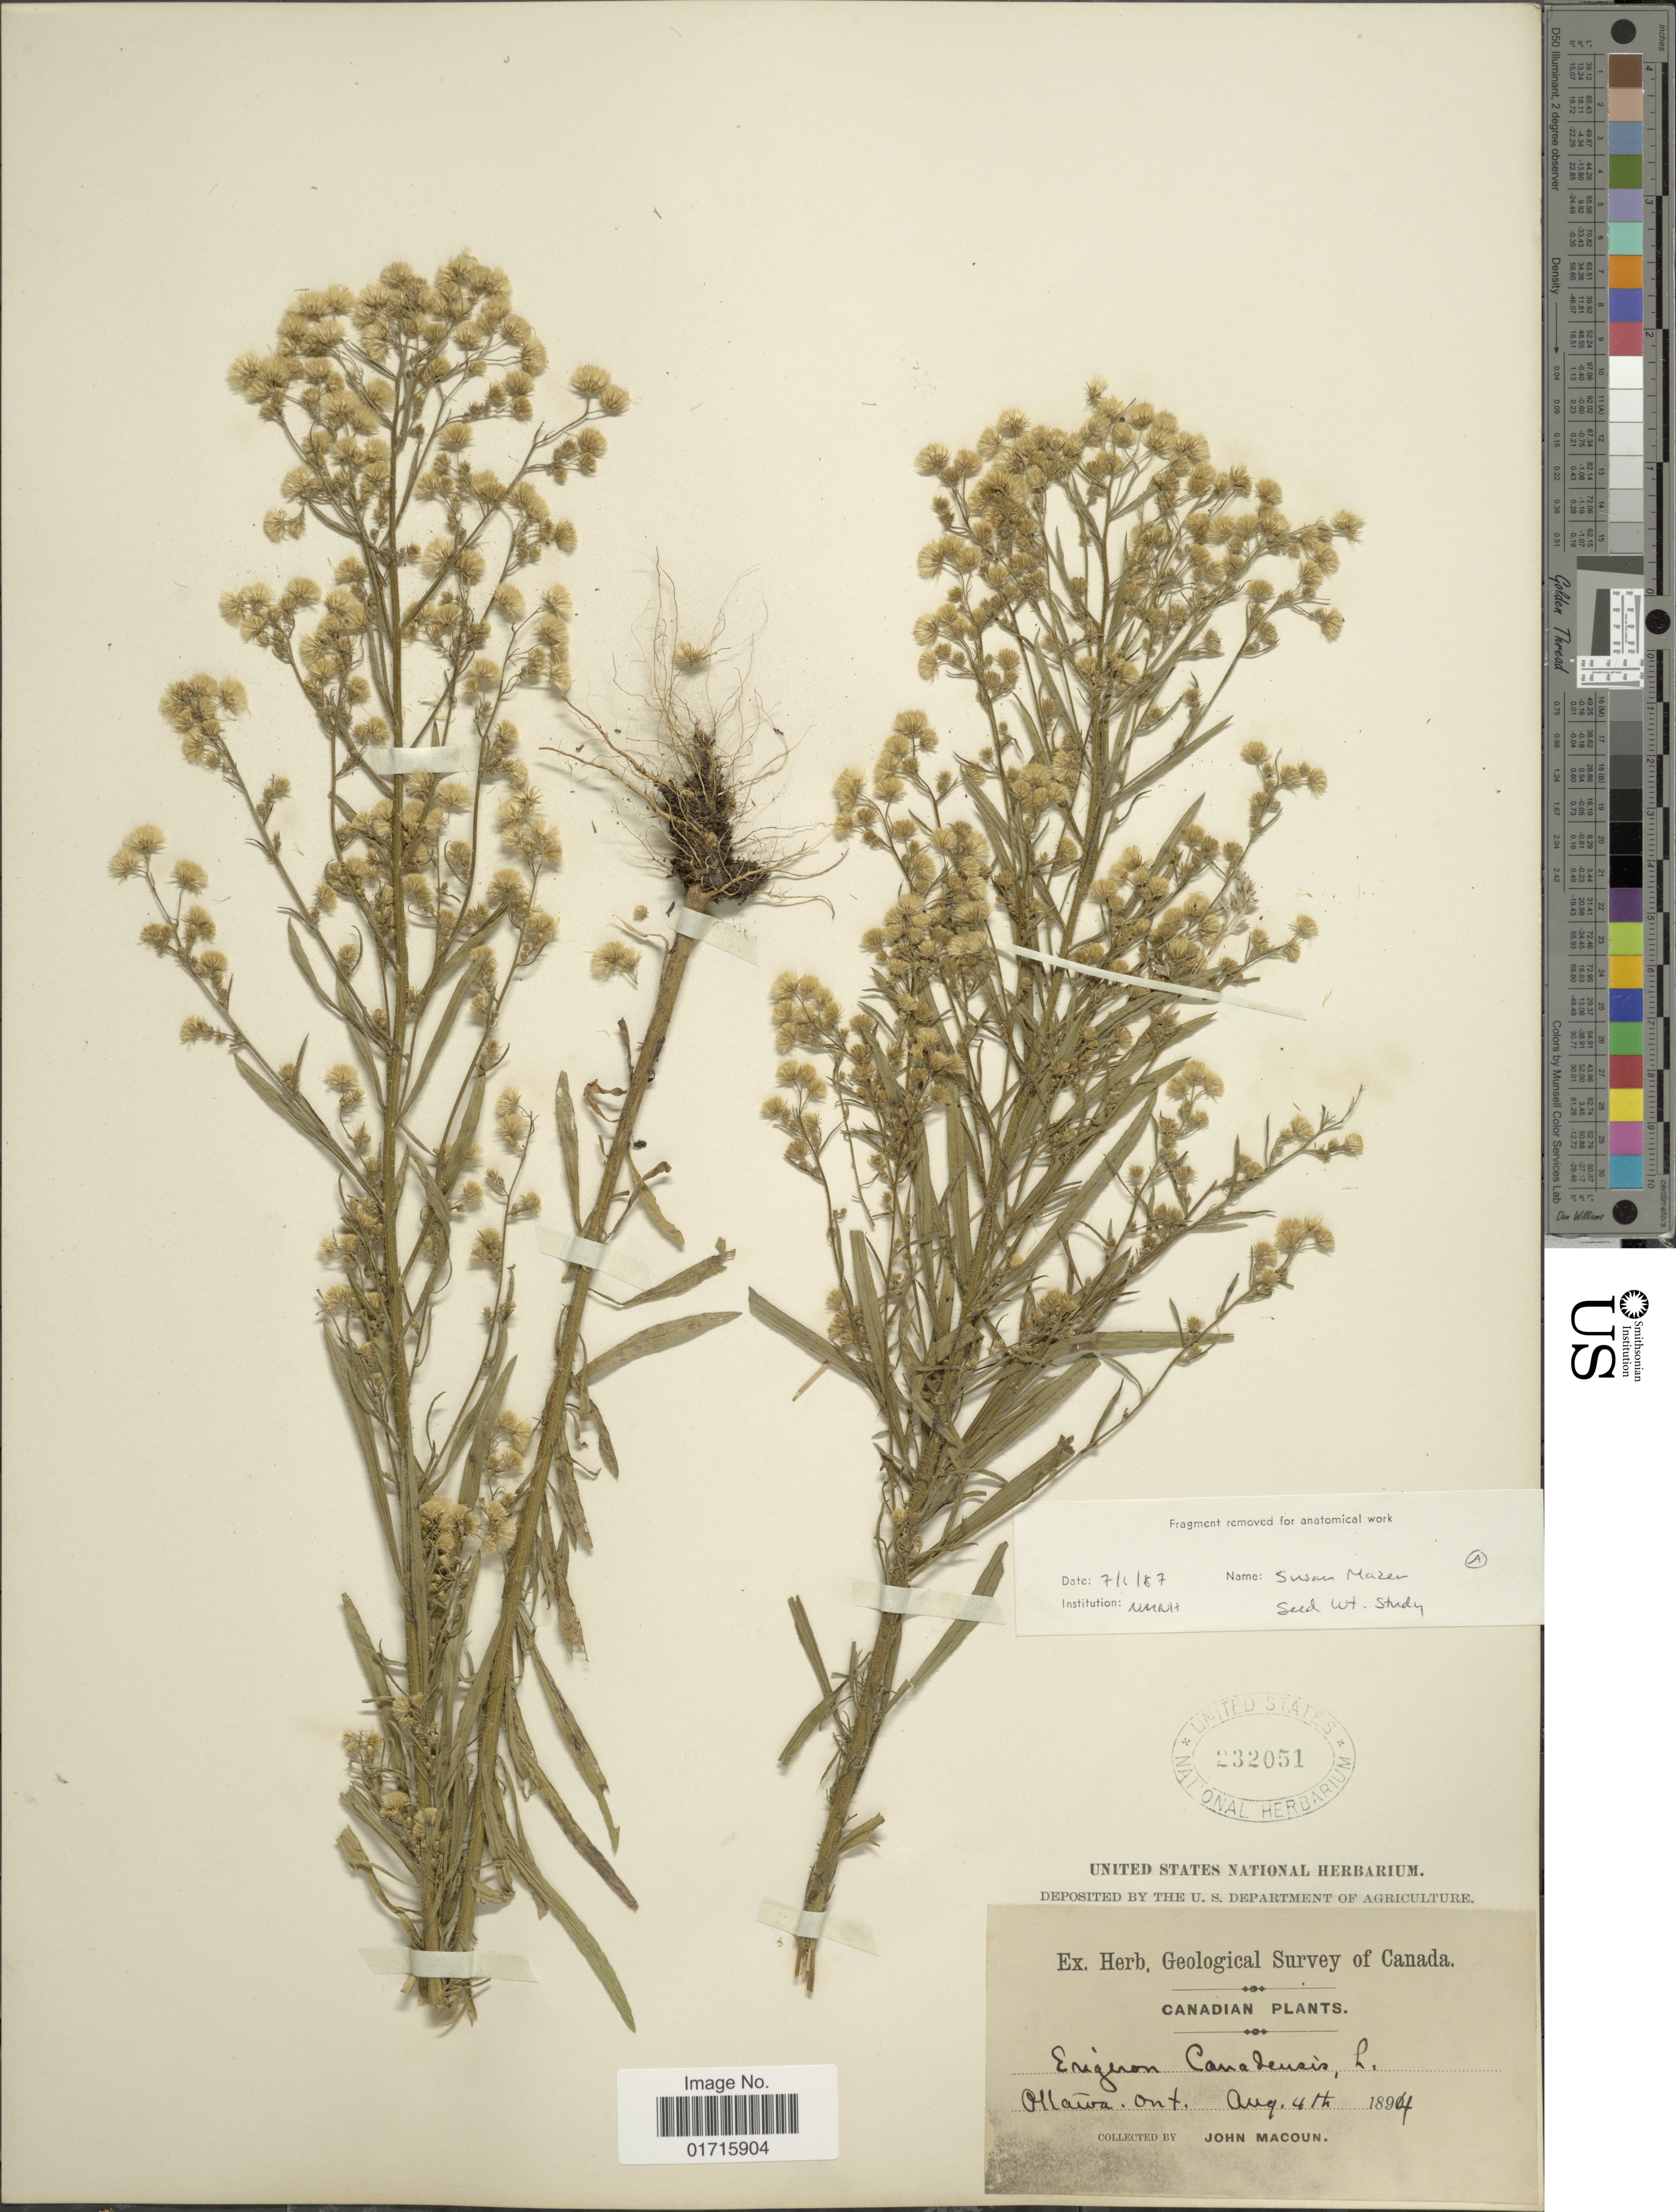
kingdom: Plantae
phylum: Tracheophyta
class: Magnoliopsida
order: Asterales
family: Asteraceae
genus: Conyza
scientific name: Conyza canadensis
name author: (L.) Cronq.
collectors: J. Macoun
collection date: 1894-08-04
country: Canada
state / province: Ontario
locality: Canada. Ottawa Ont.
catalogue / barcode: US 232051